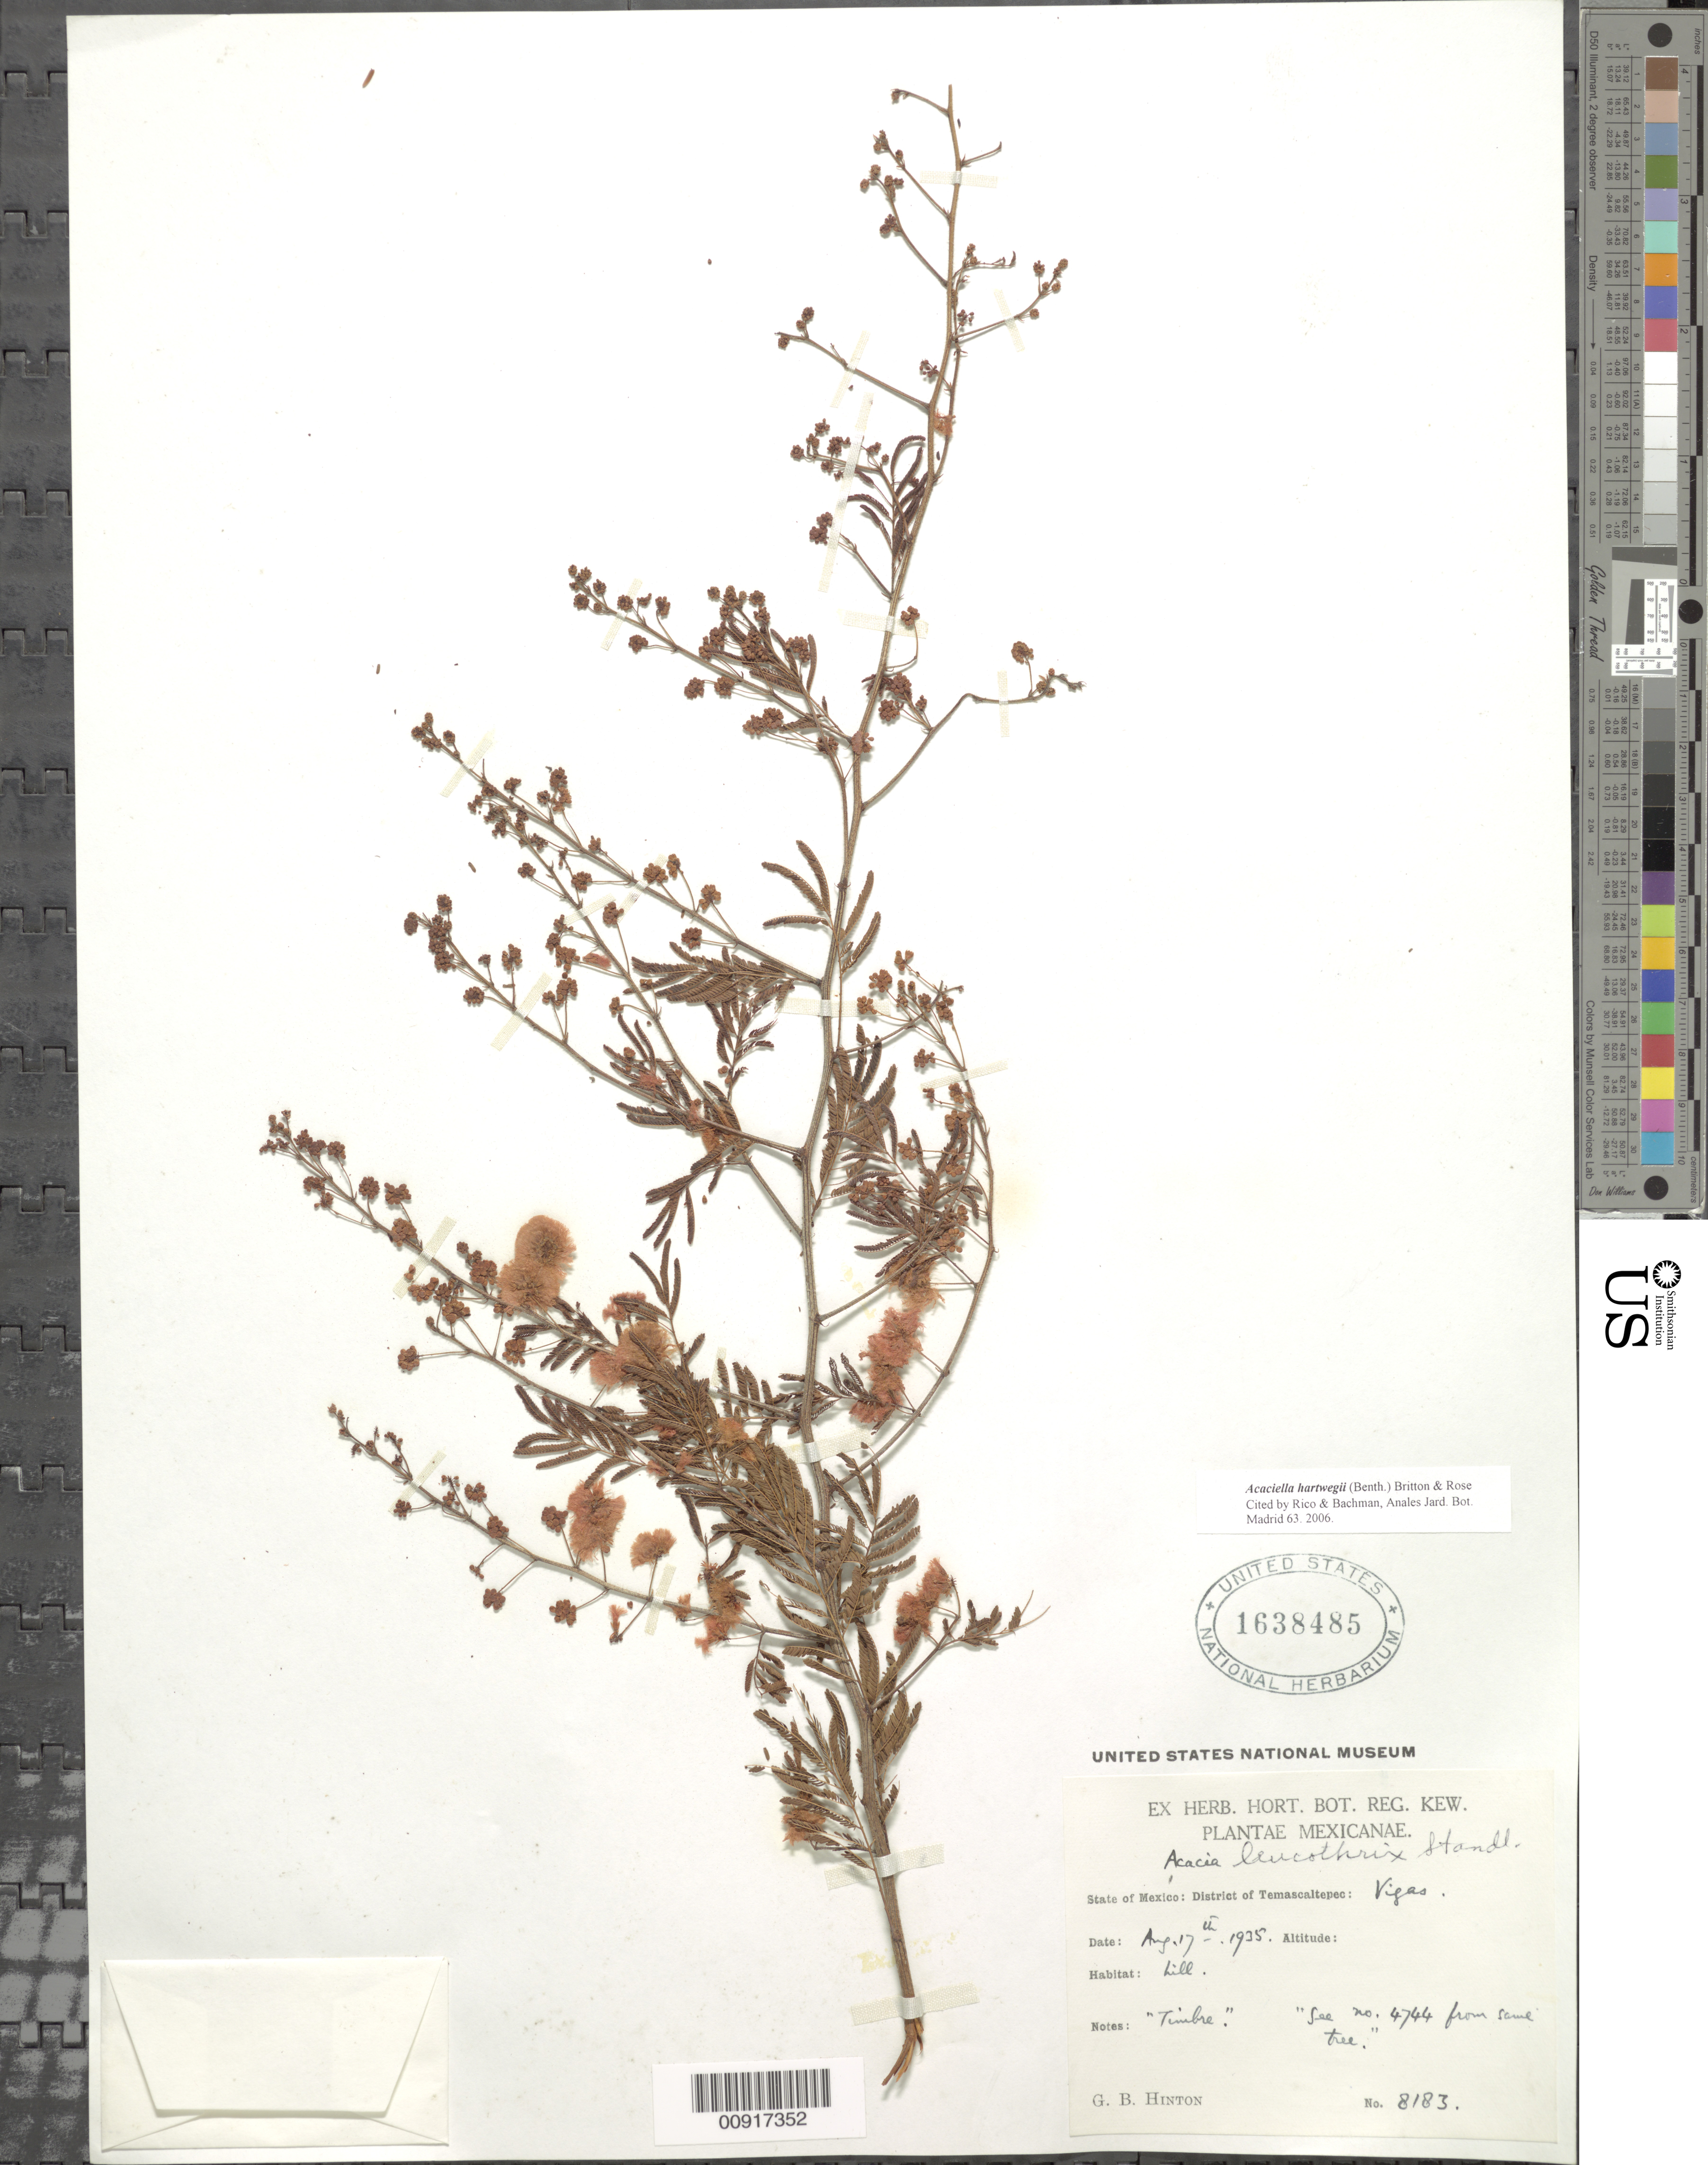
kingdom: Plantae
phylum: Tracheophyta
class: Magnoliopsida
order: Fabales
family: Fabaceae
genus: Acaciella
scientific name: Acaciella hartwegii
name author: (Benth.) Britton & Rose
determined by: Rico, L.; Bachman, --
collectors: G. B. Hinton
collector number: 8183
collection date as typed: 17 Aug 1935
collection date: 1935-08-17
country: Mexico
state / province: México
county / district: Temascaltepec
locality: State of Mexico: District of Temascaltepec: Vigas.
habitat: Hill.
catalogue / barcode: US 1638485